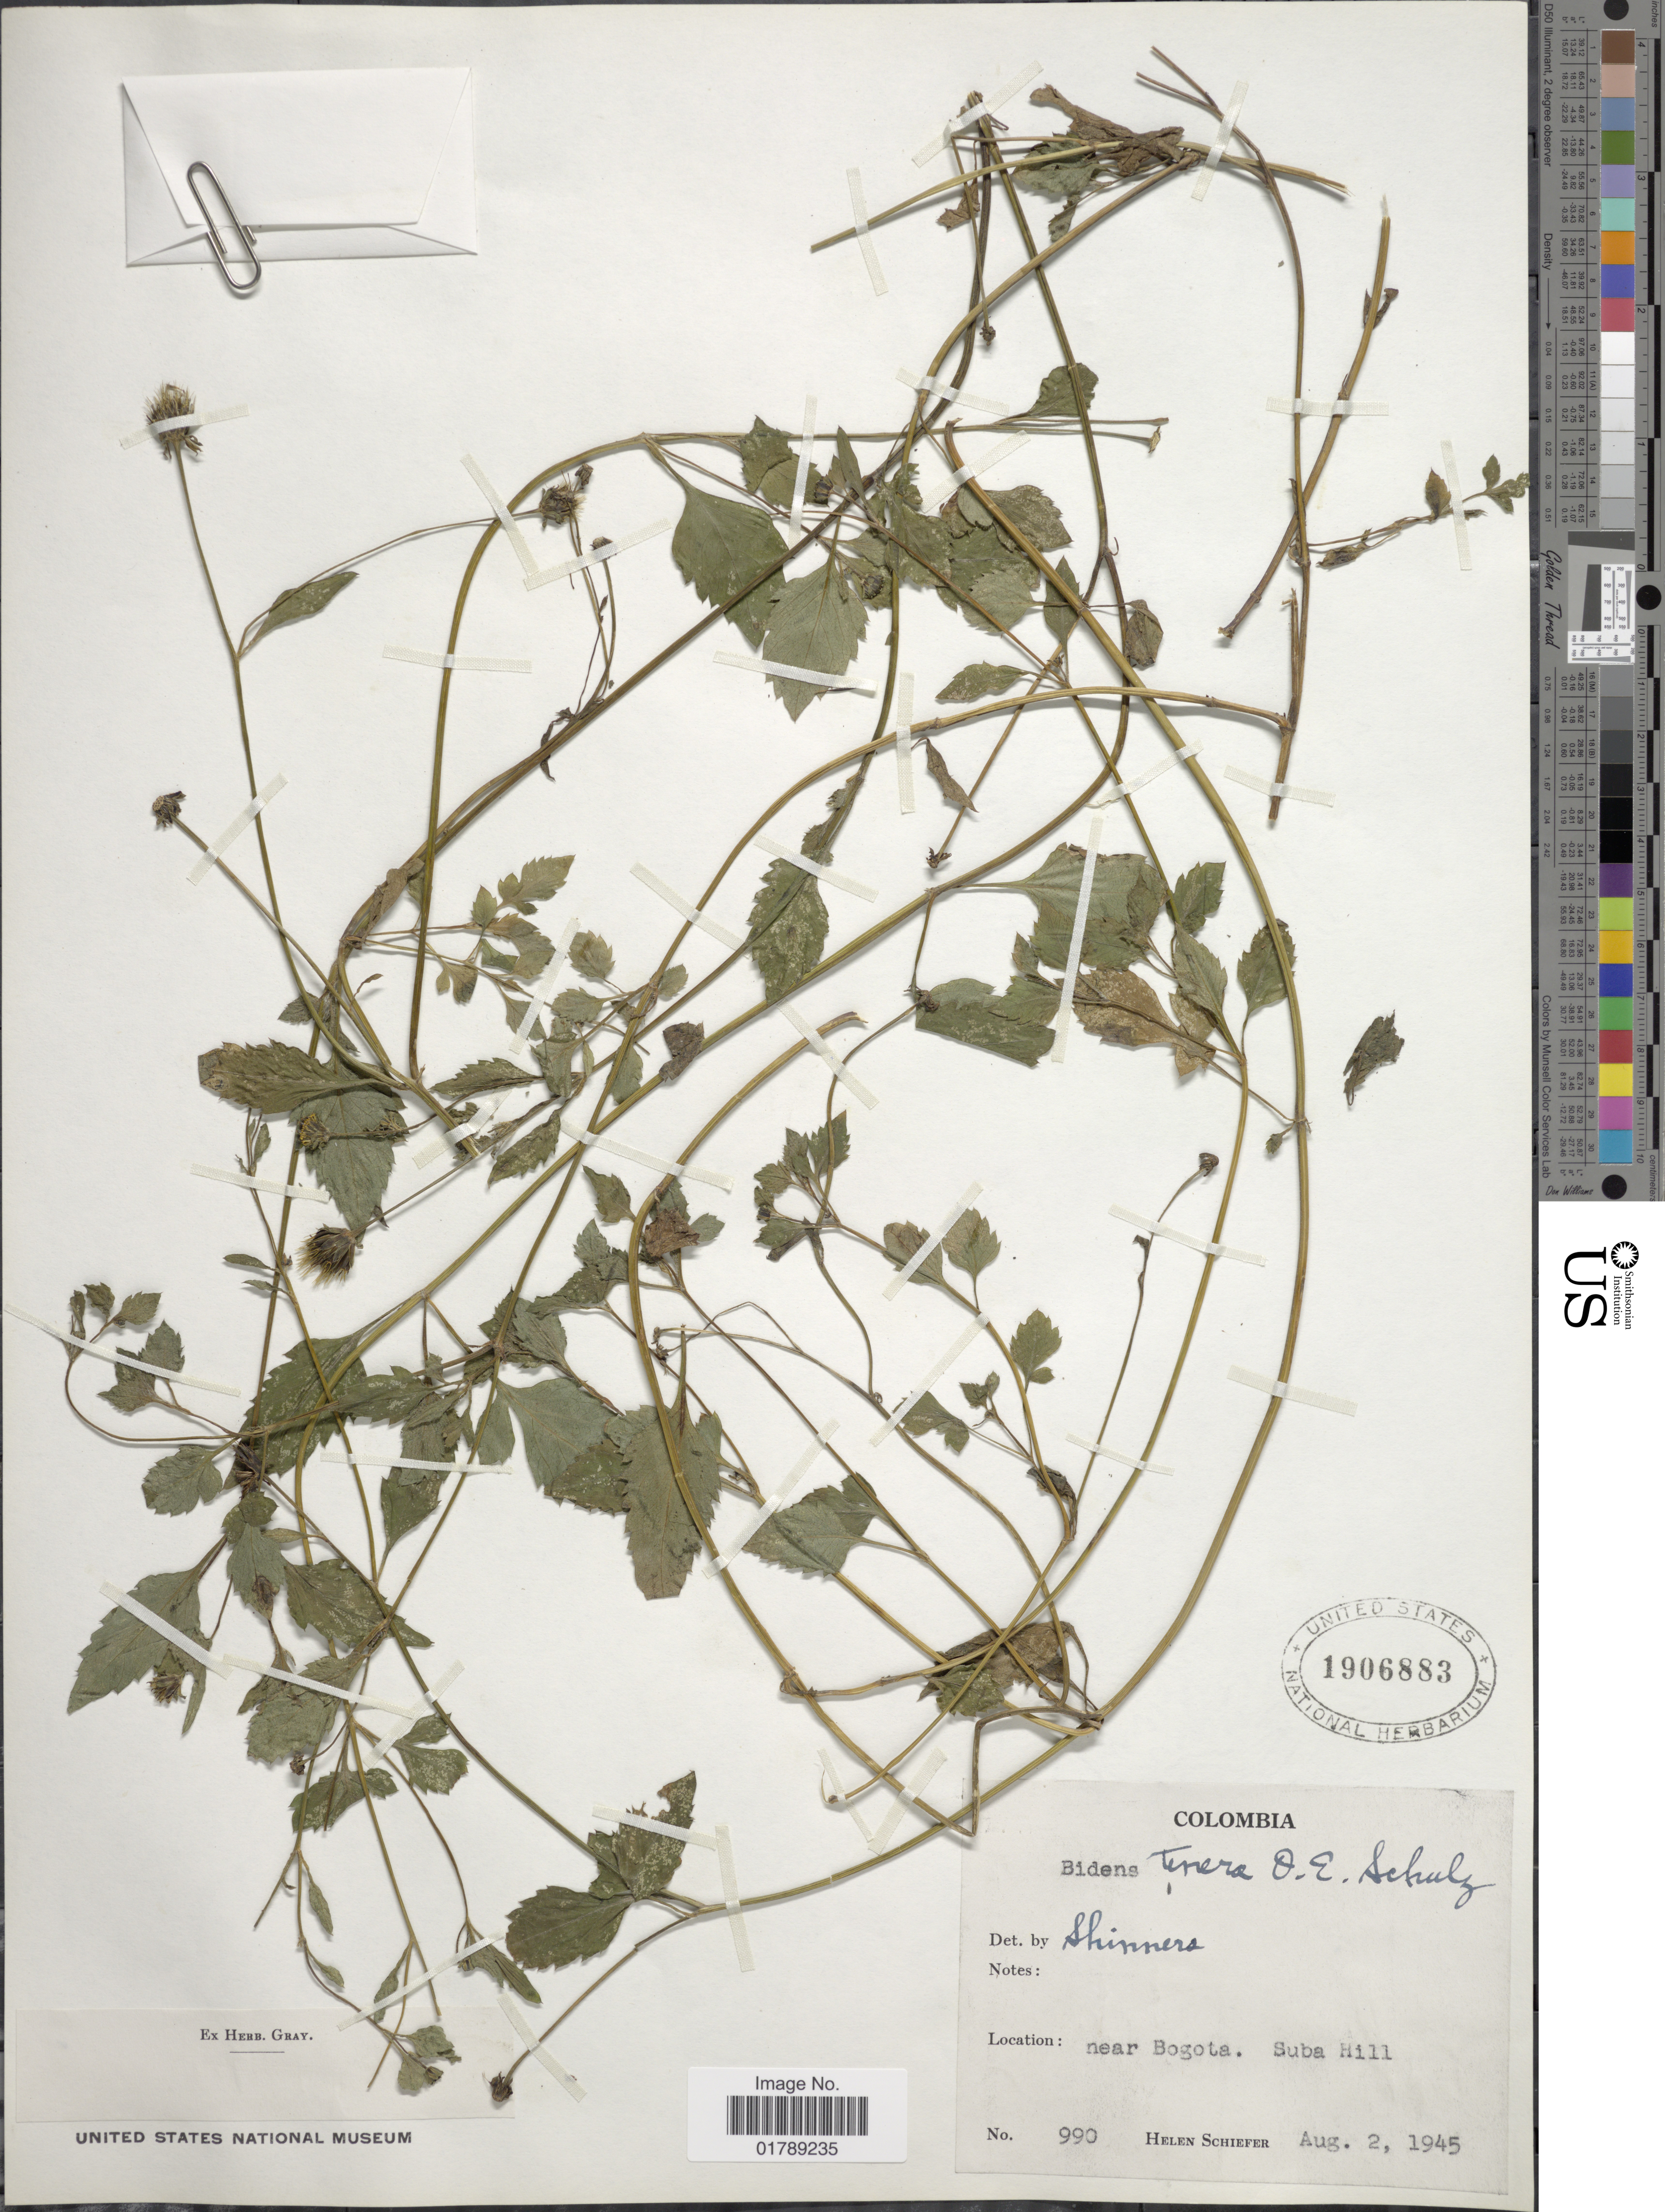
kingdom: Plantae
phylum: Tracheophyta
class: Magnoliopsida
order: Asterales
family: Asteraceae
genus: Bidens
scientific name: Bidens tenera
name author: O.E. Schulz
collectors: H. Schiefer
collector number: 990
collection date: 1945-08-02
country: Colombia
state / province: Bogota D.C.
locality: Near Bogota. Suba Hill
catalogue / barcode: US 1906883